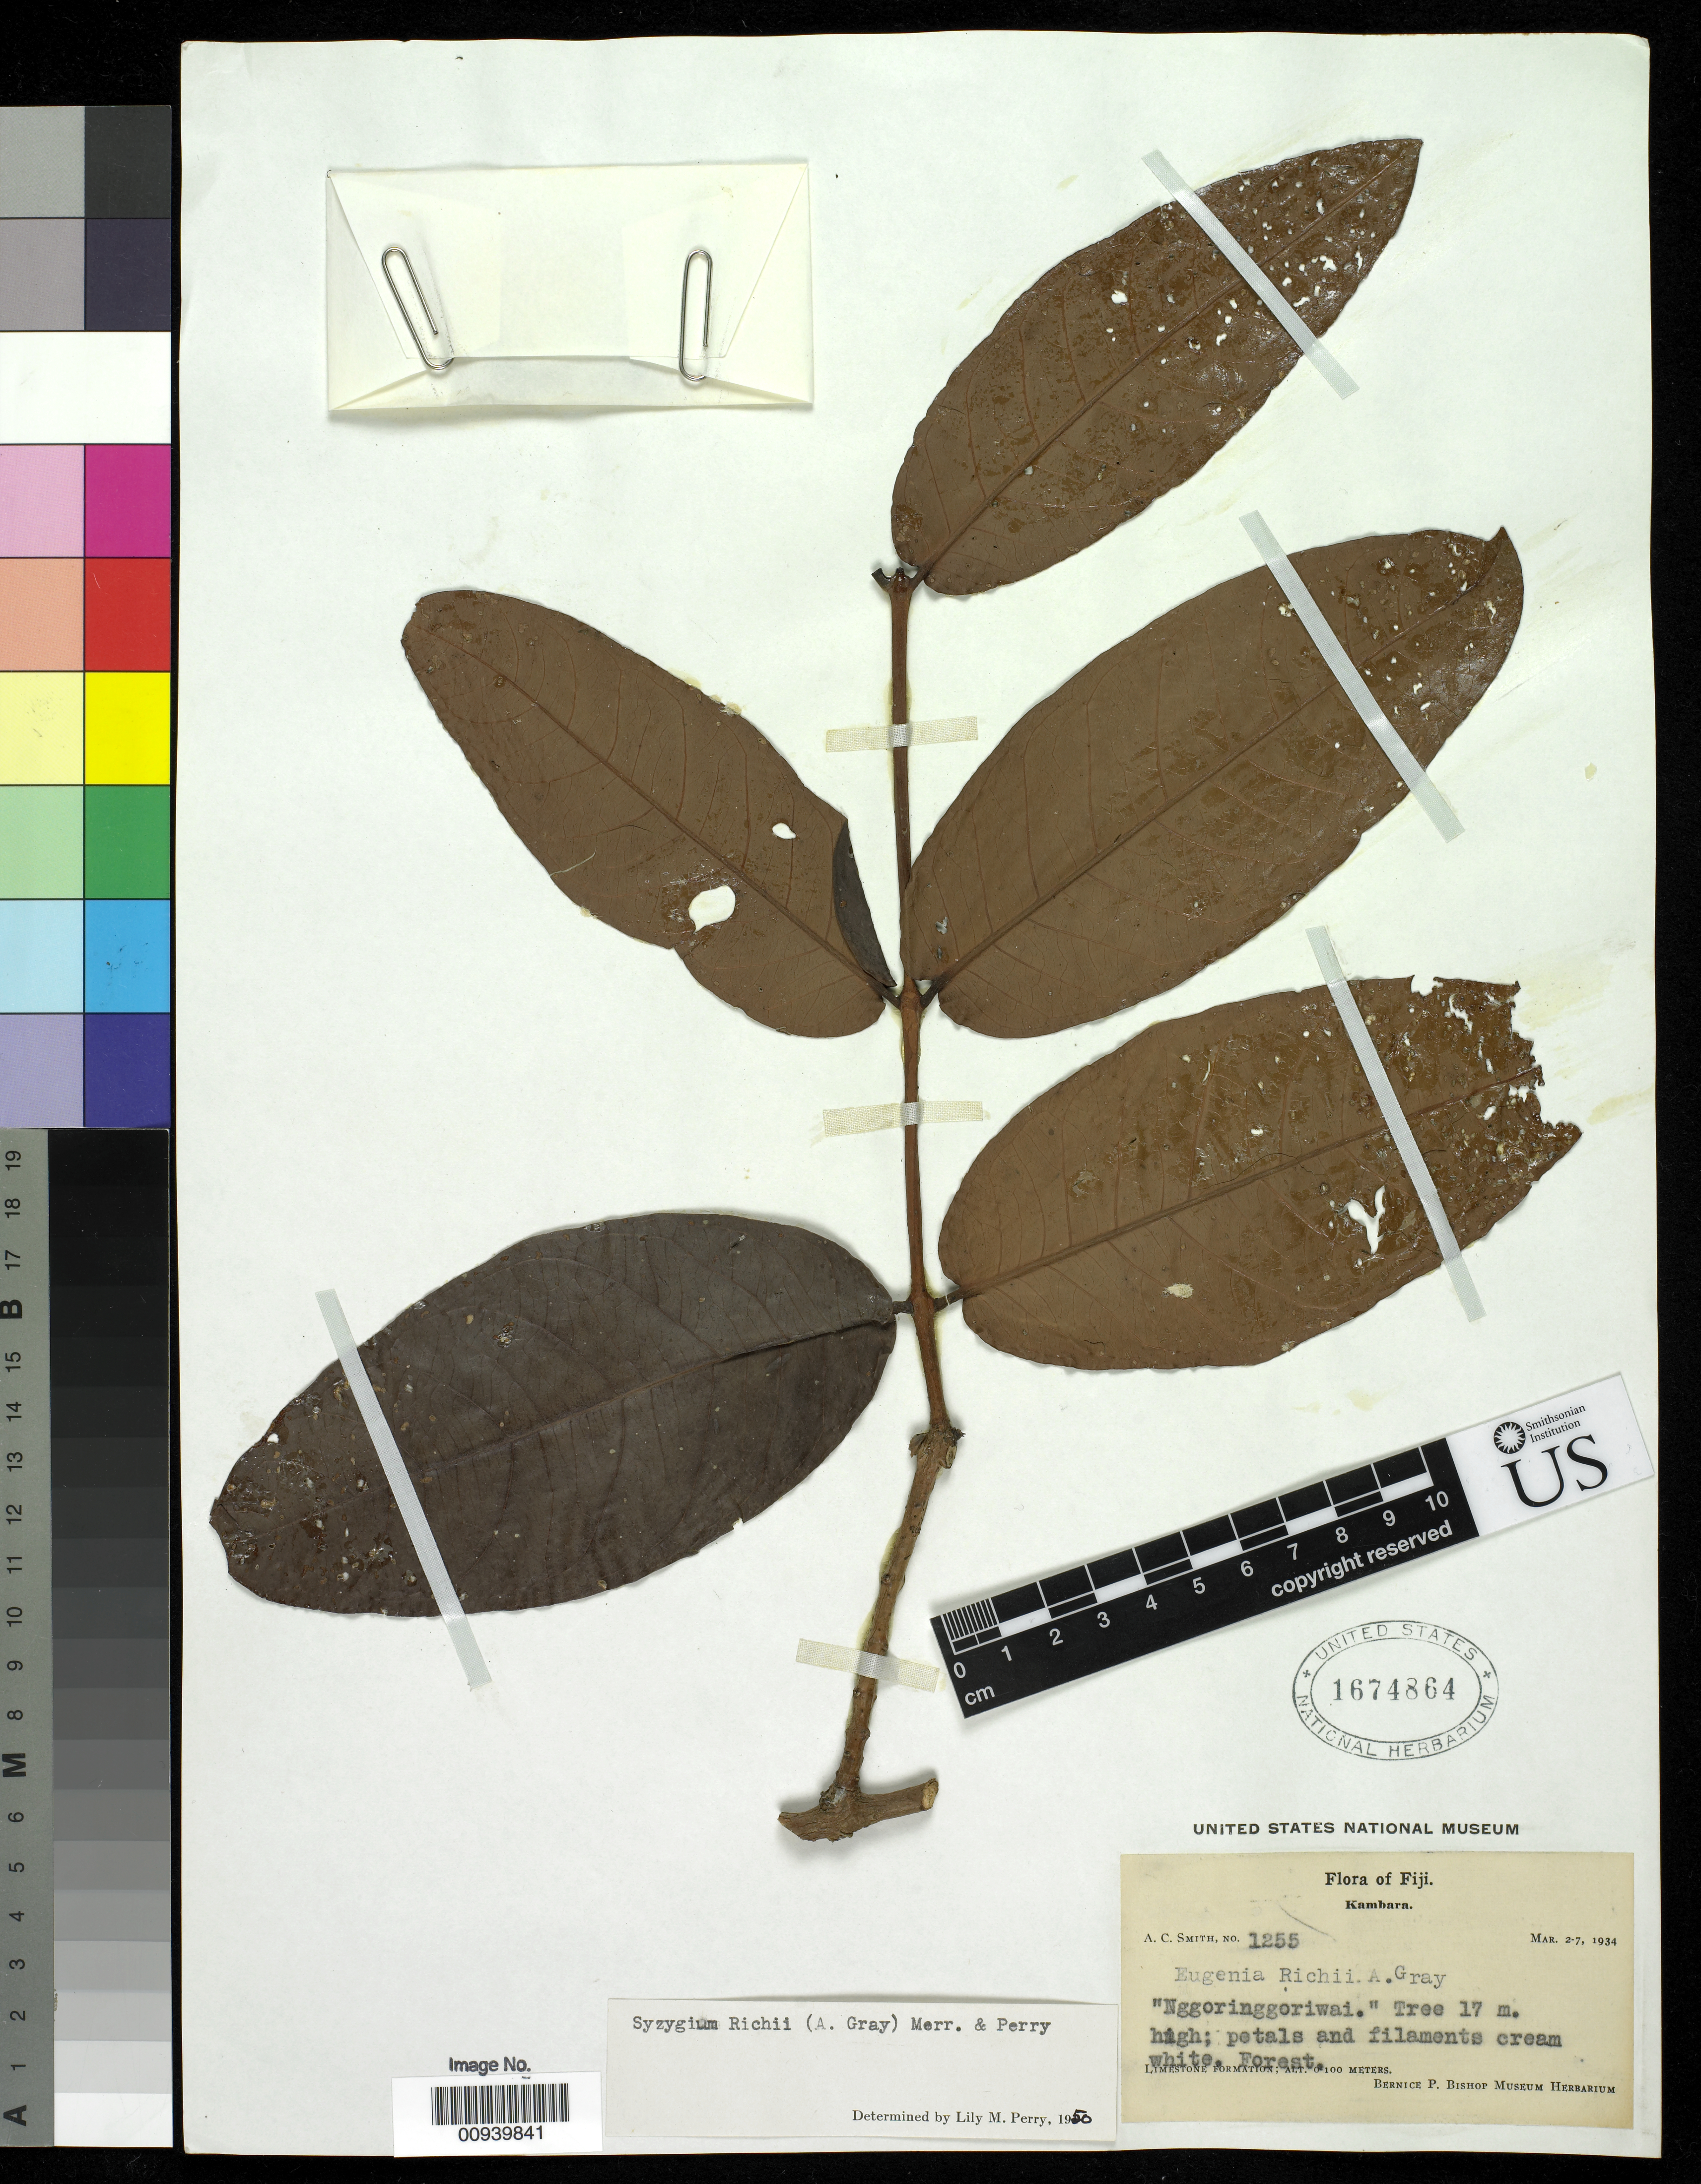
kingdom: Plantae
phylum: Tracheophyta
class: Magnoliopsida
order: Myrtales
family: Myrtaceae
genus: Syzygium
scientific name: Syzygium richii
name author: (A. Gray) Merr. & L.M. Perry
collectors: C. A. Smith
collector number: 1255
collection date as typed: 02 Mar 1934 to 07 Mar 1934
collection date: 1934-03-02/1934-03-07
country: Fiji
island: Kabara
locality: Limestone formation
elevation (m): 0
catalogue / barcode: US 1674864